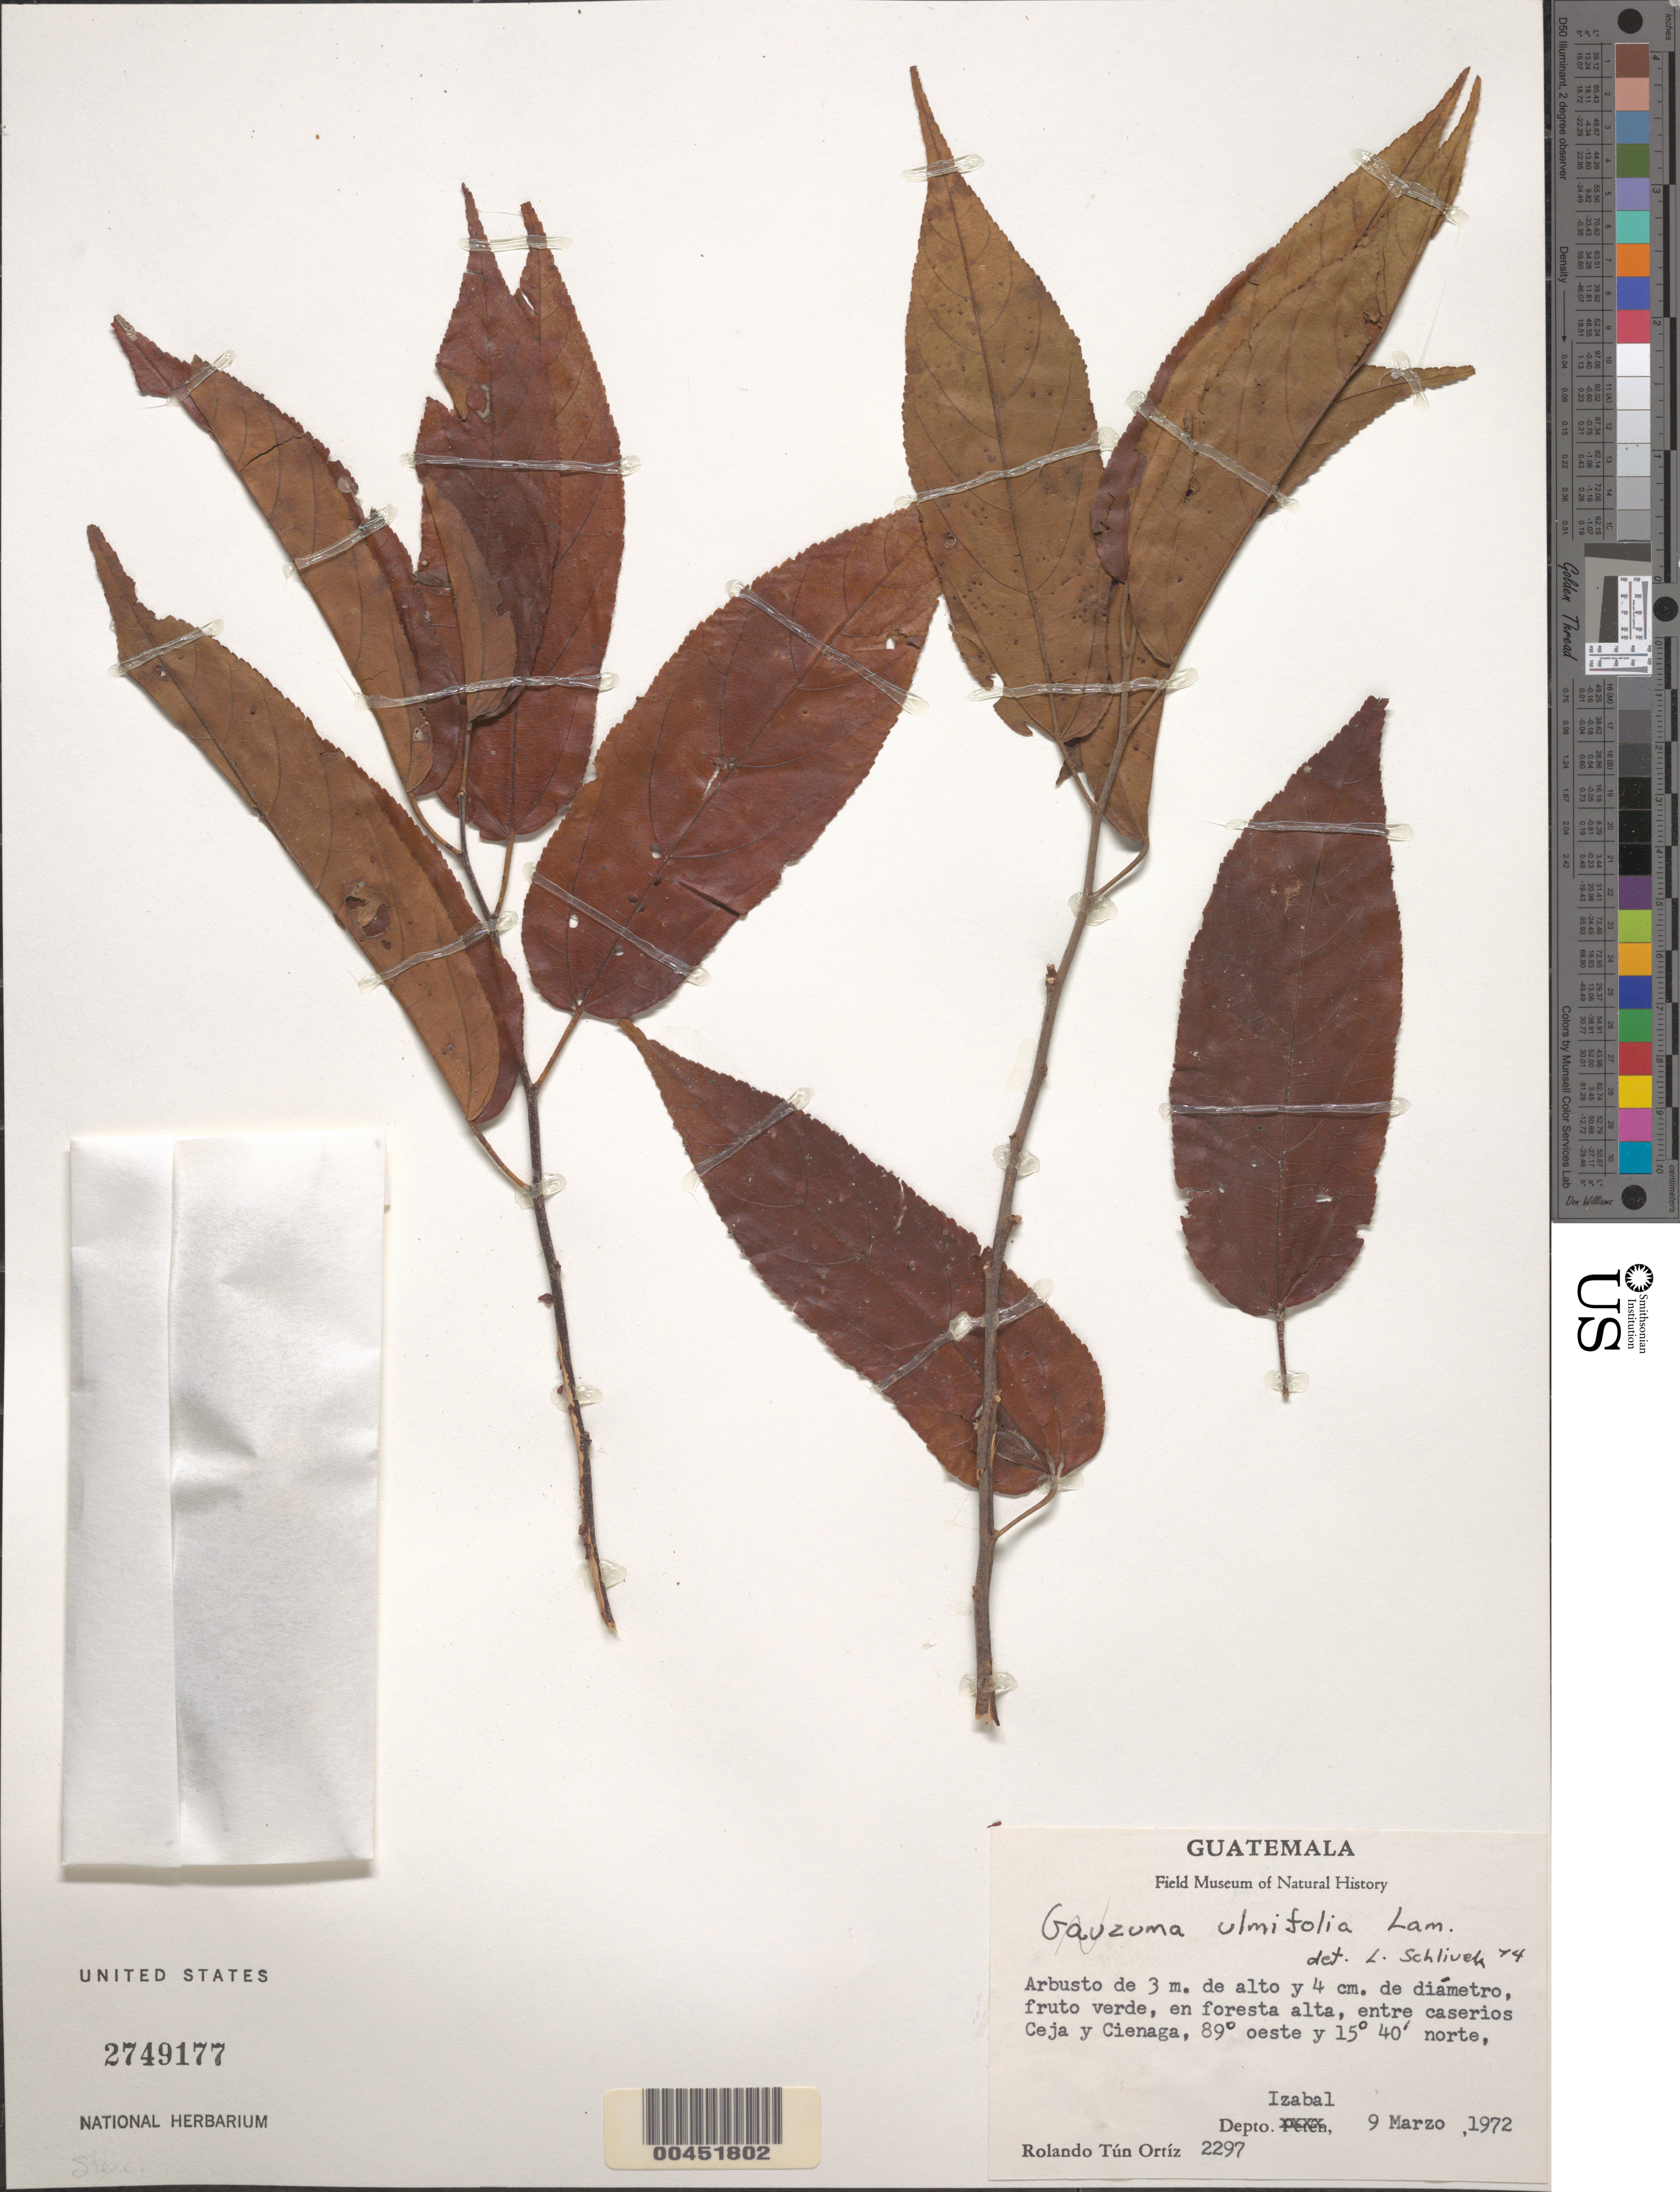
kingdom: Plantae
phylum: Tracheophyta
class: Magnoliopsida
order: Malvales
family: Malvaceae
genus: Guazuma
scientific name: Guazuma ulmifolia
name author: Lam.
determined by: Schlivek, L.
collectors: R. Tún Ortiz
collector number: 2297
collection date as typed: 09 Mar 1972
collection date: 1972-03-09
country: Guatemala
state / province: Izabal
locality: Entre caserios Ceja y Cienaga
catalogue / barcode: US 2749177